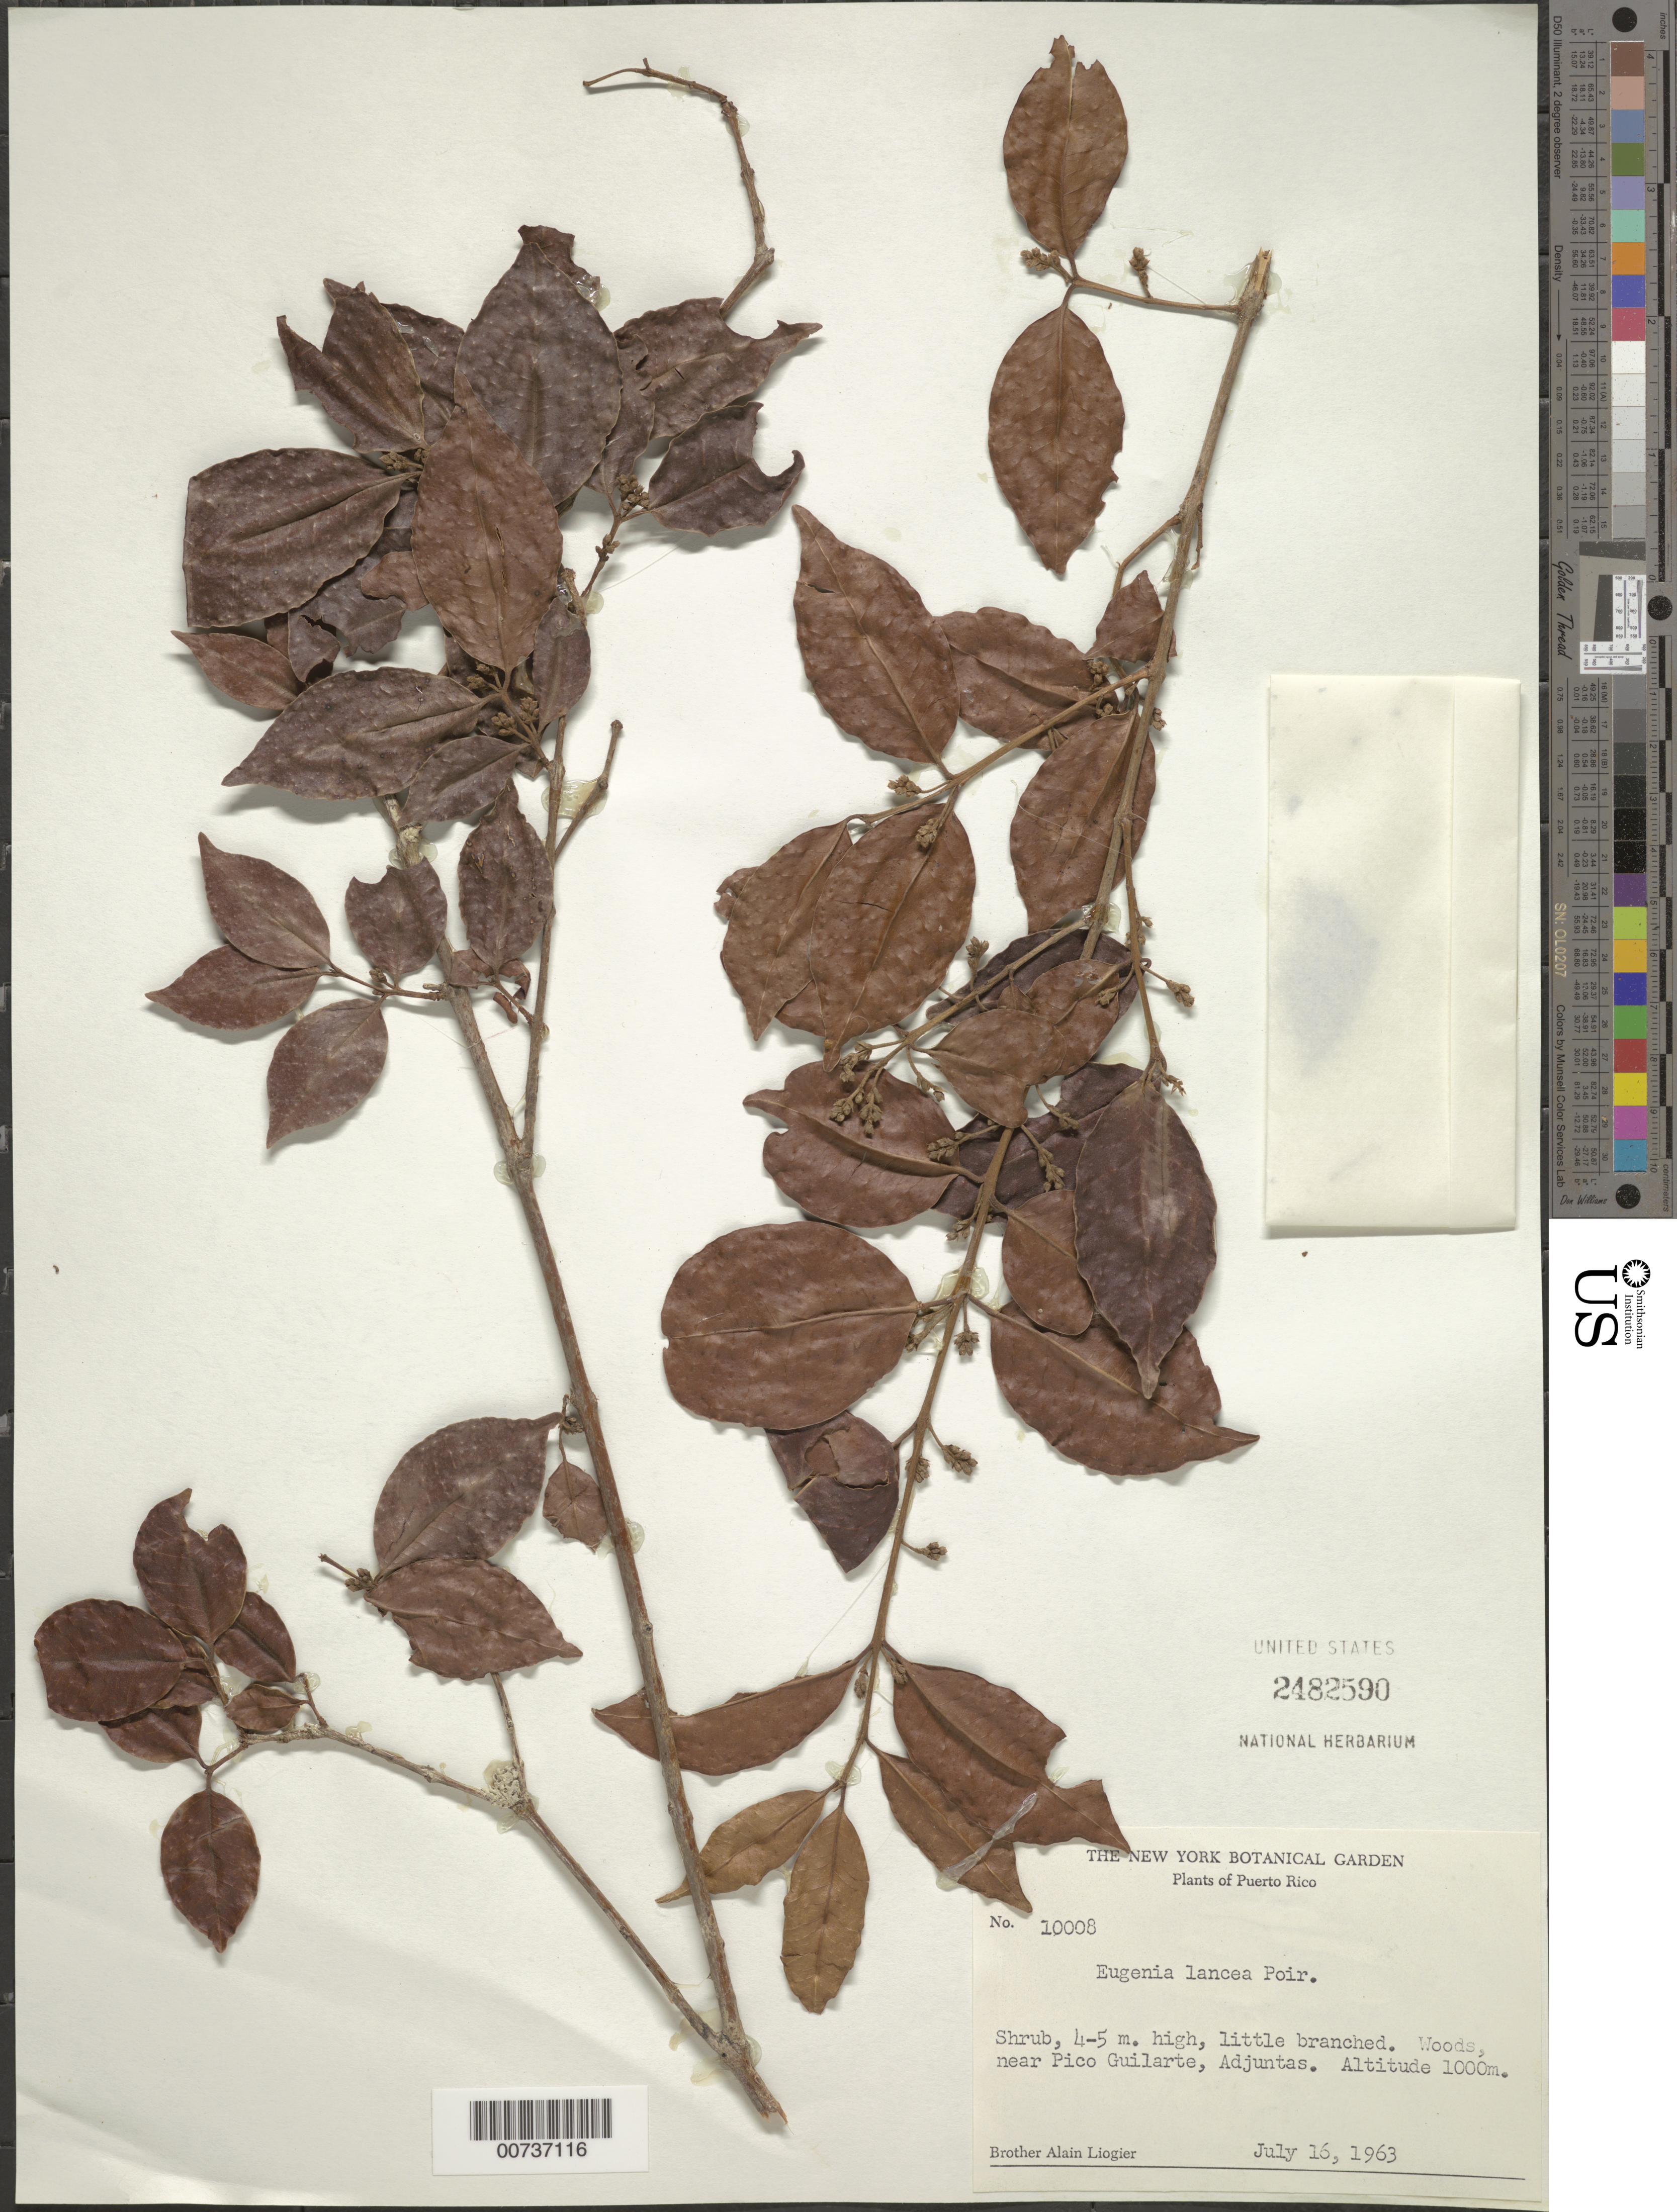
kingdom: Plantae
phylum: Tracheophyta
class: Magnoliopsida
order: Myrtales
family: Myrtaceae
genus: Eugenia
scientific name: Eugenia biflora var. biflora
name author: (L.) DC.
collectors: A. H. Liogier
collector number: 10008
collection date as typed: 16 Jul 1963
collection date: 1963-07-16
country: Puerto Rico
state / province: Adjuntas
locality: Near Pico Guilarte. Adjuntas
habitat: Woods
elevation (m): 1000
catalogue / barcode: US 2482590